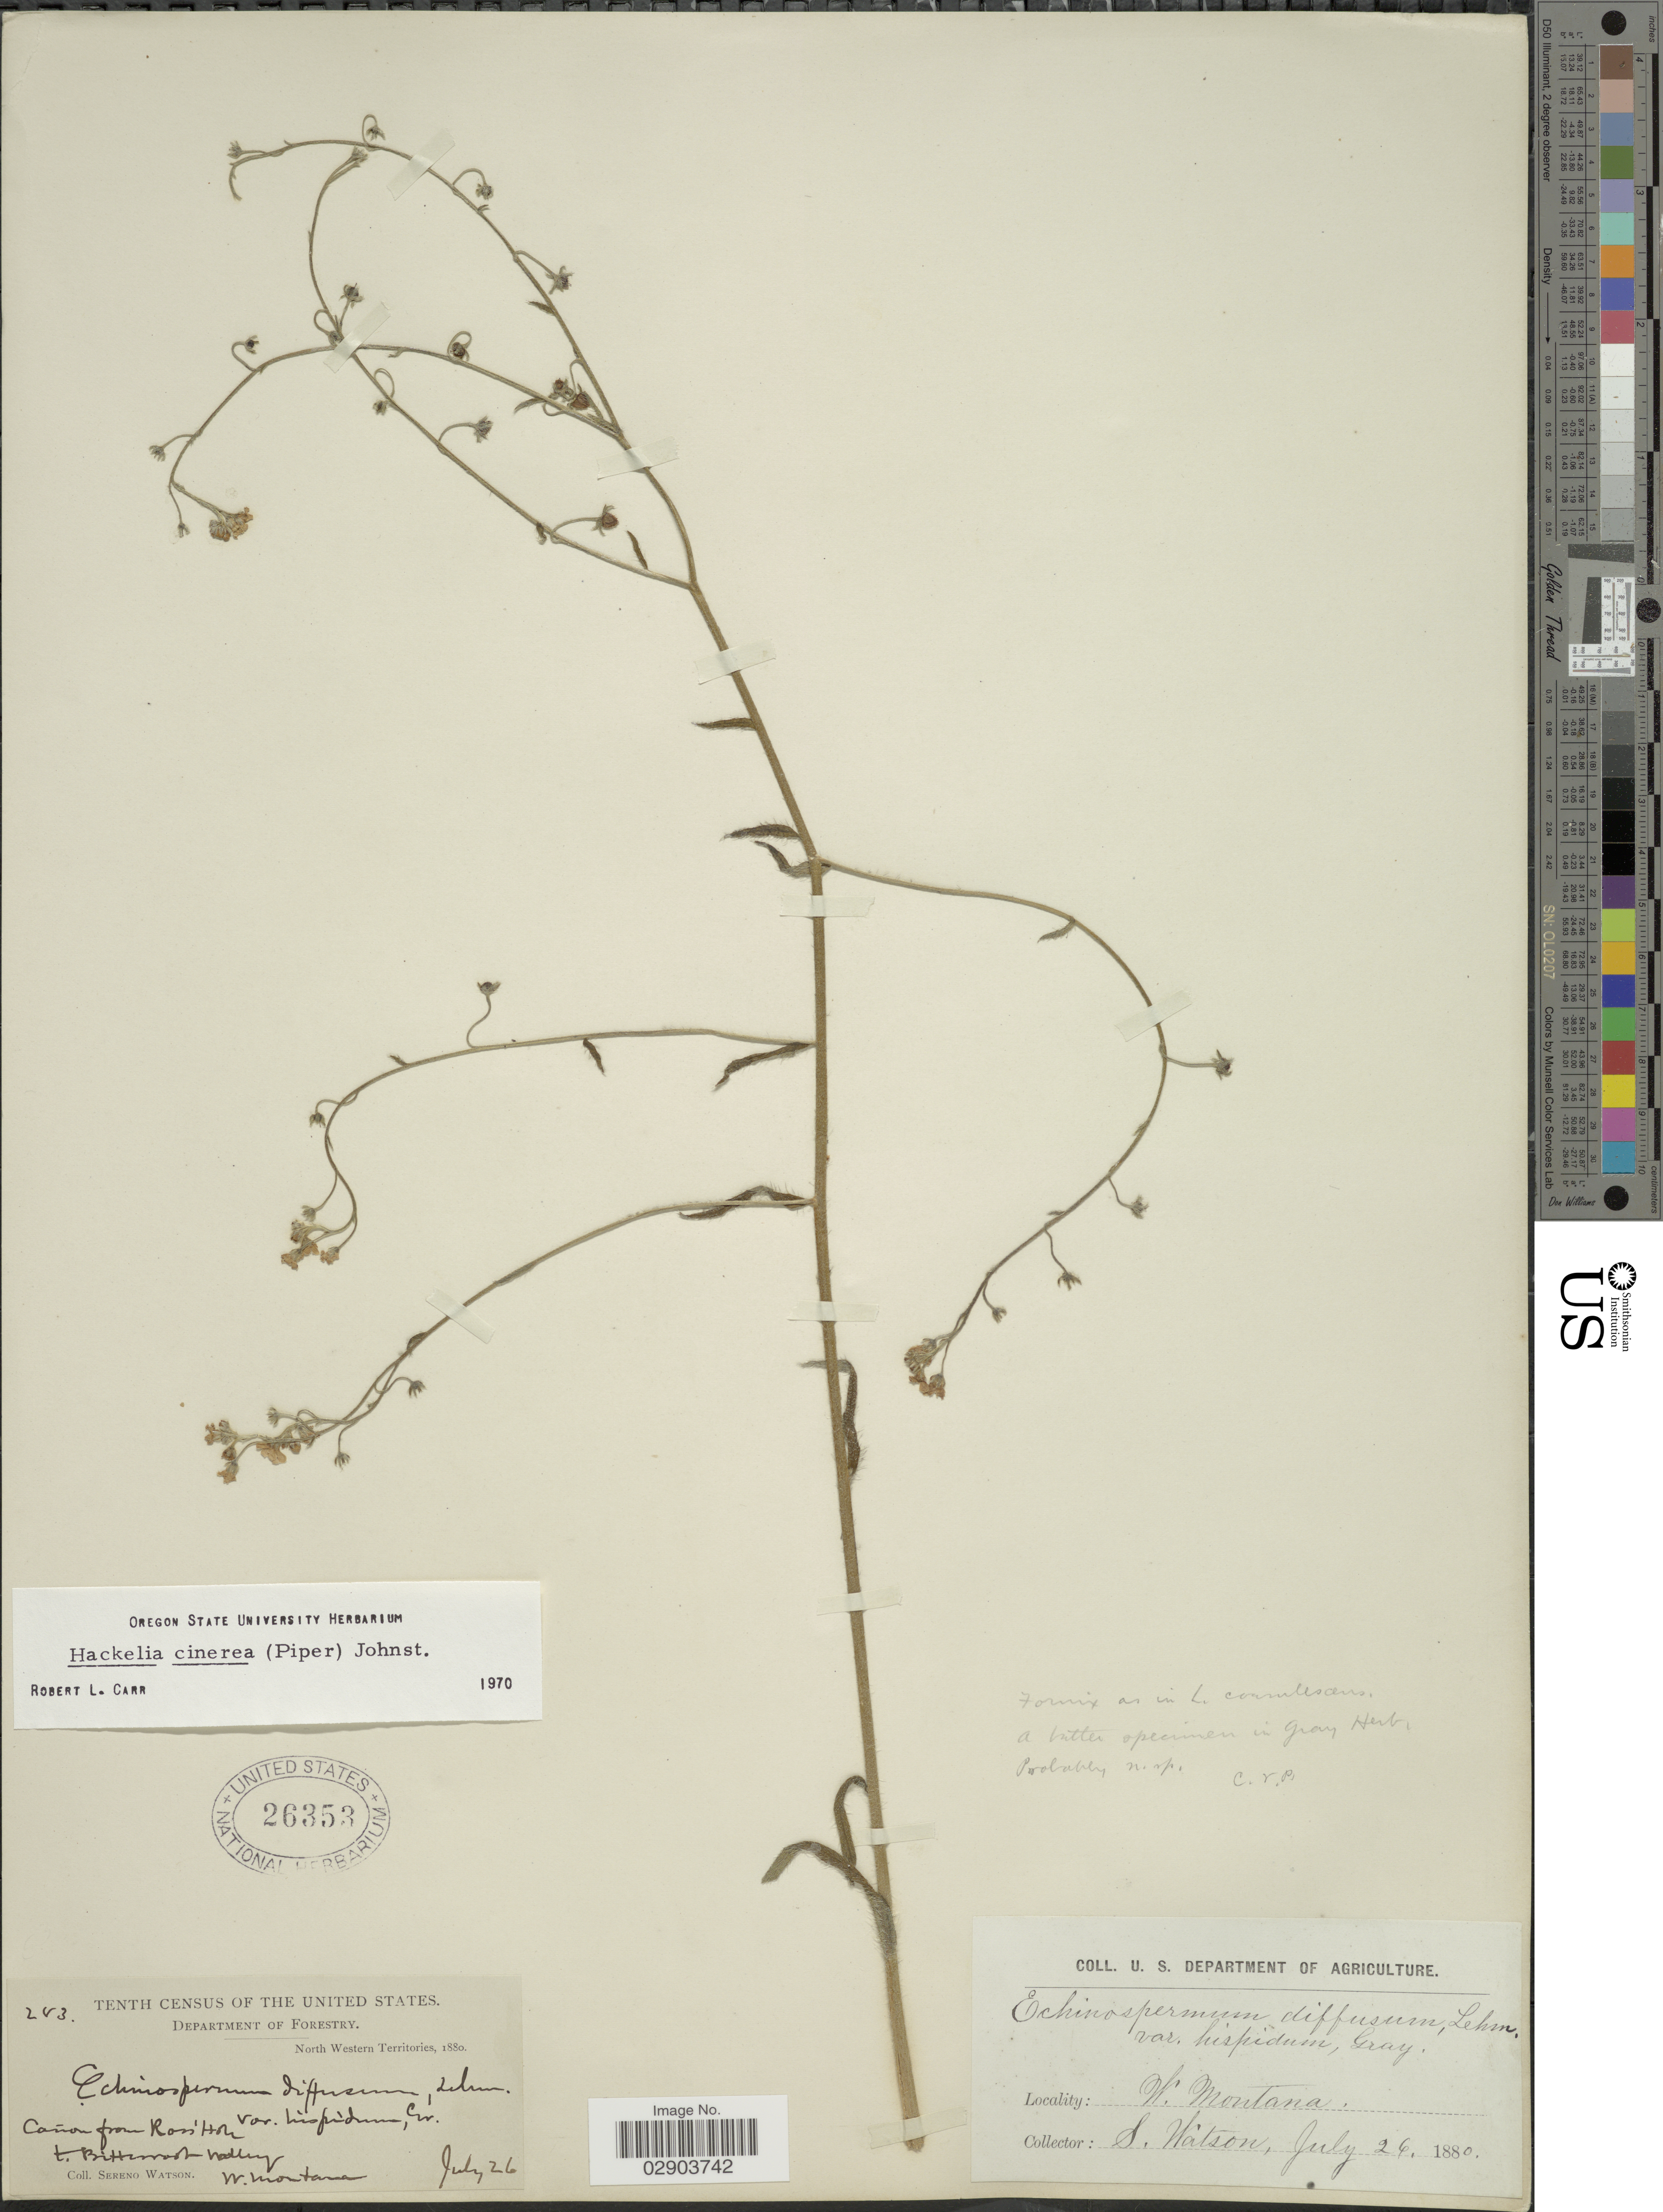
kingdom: Plantae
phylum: Tracheophyta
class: Magnoliopsida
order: Boraginales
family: Boraginaceae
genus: Hackelia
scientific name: Hackelia cinerea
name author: (Piper) I.M. Johnst.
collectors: S. Watson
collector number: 243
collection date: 1880-07-26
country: United States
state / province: Montana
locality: W. Montana, North Western Territories, Cañon from Ross'hon.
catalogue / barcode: US 26353